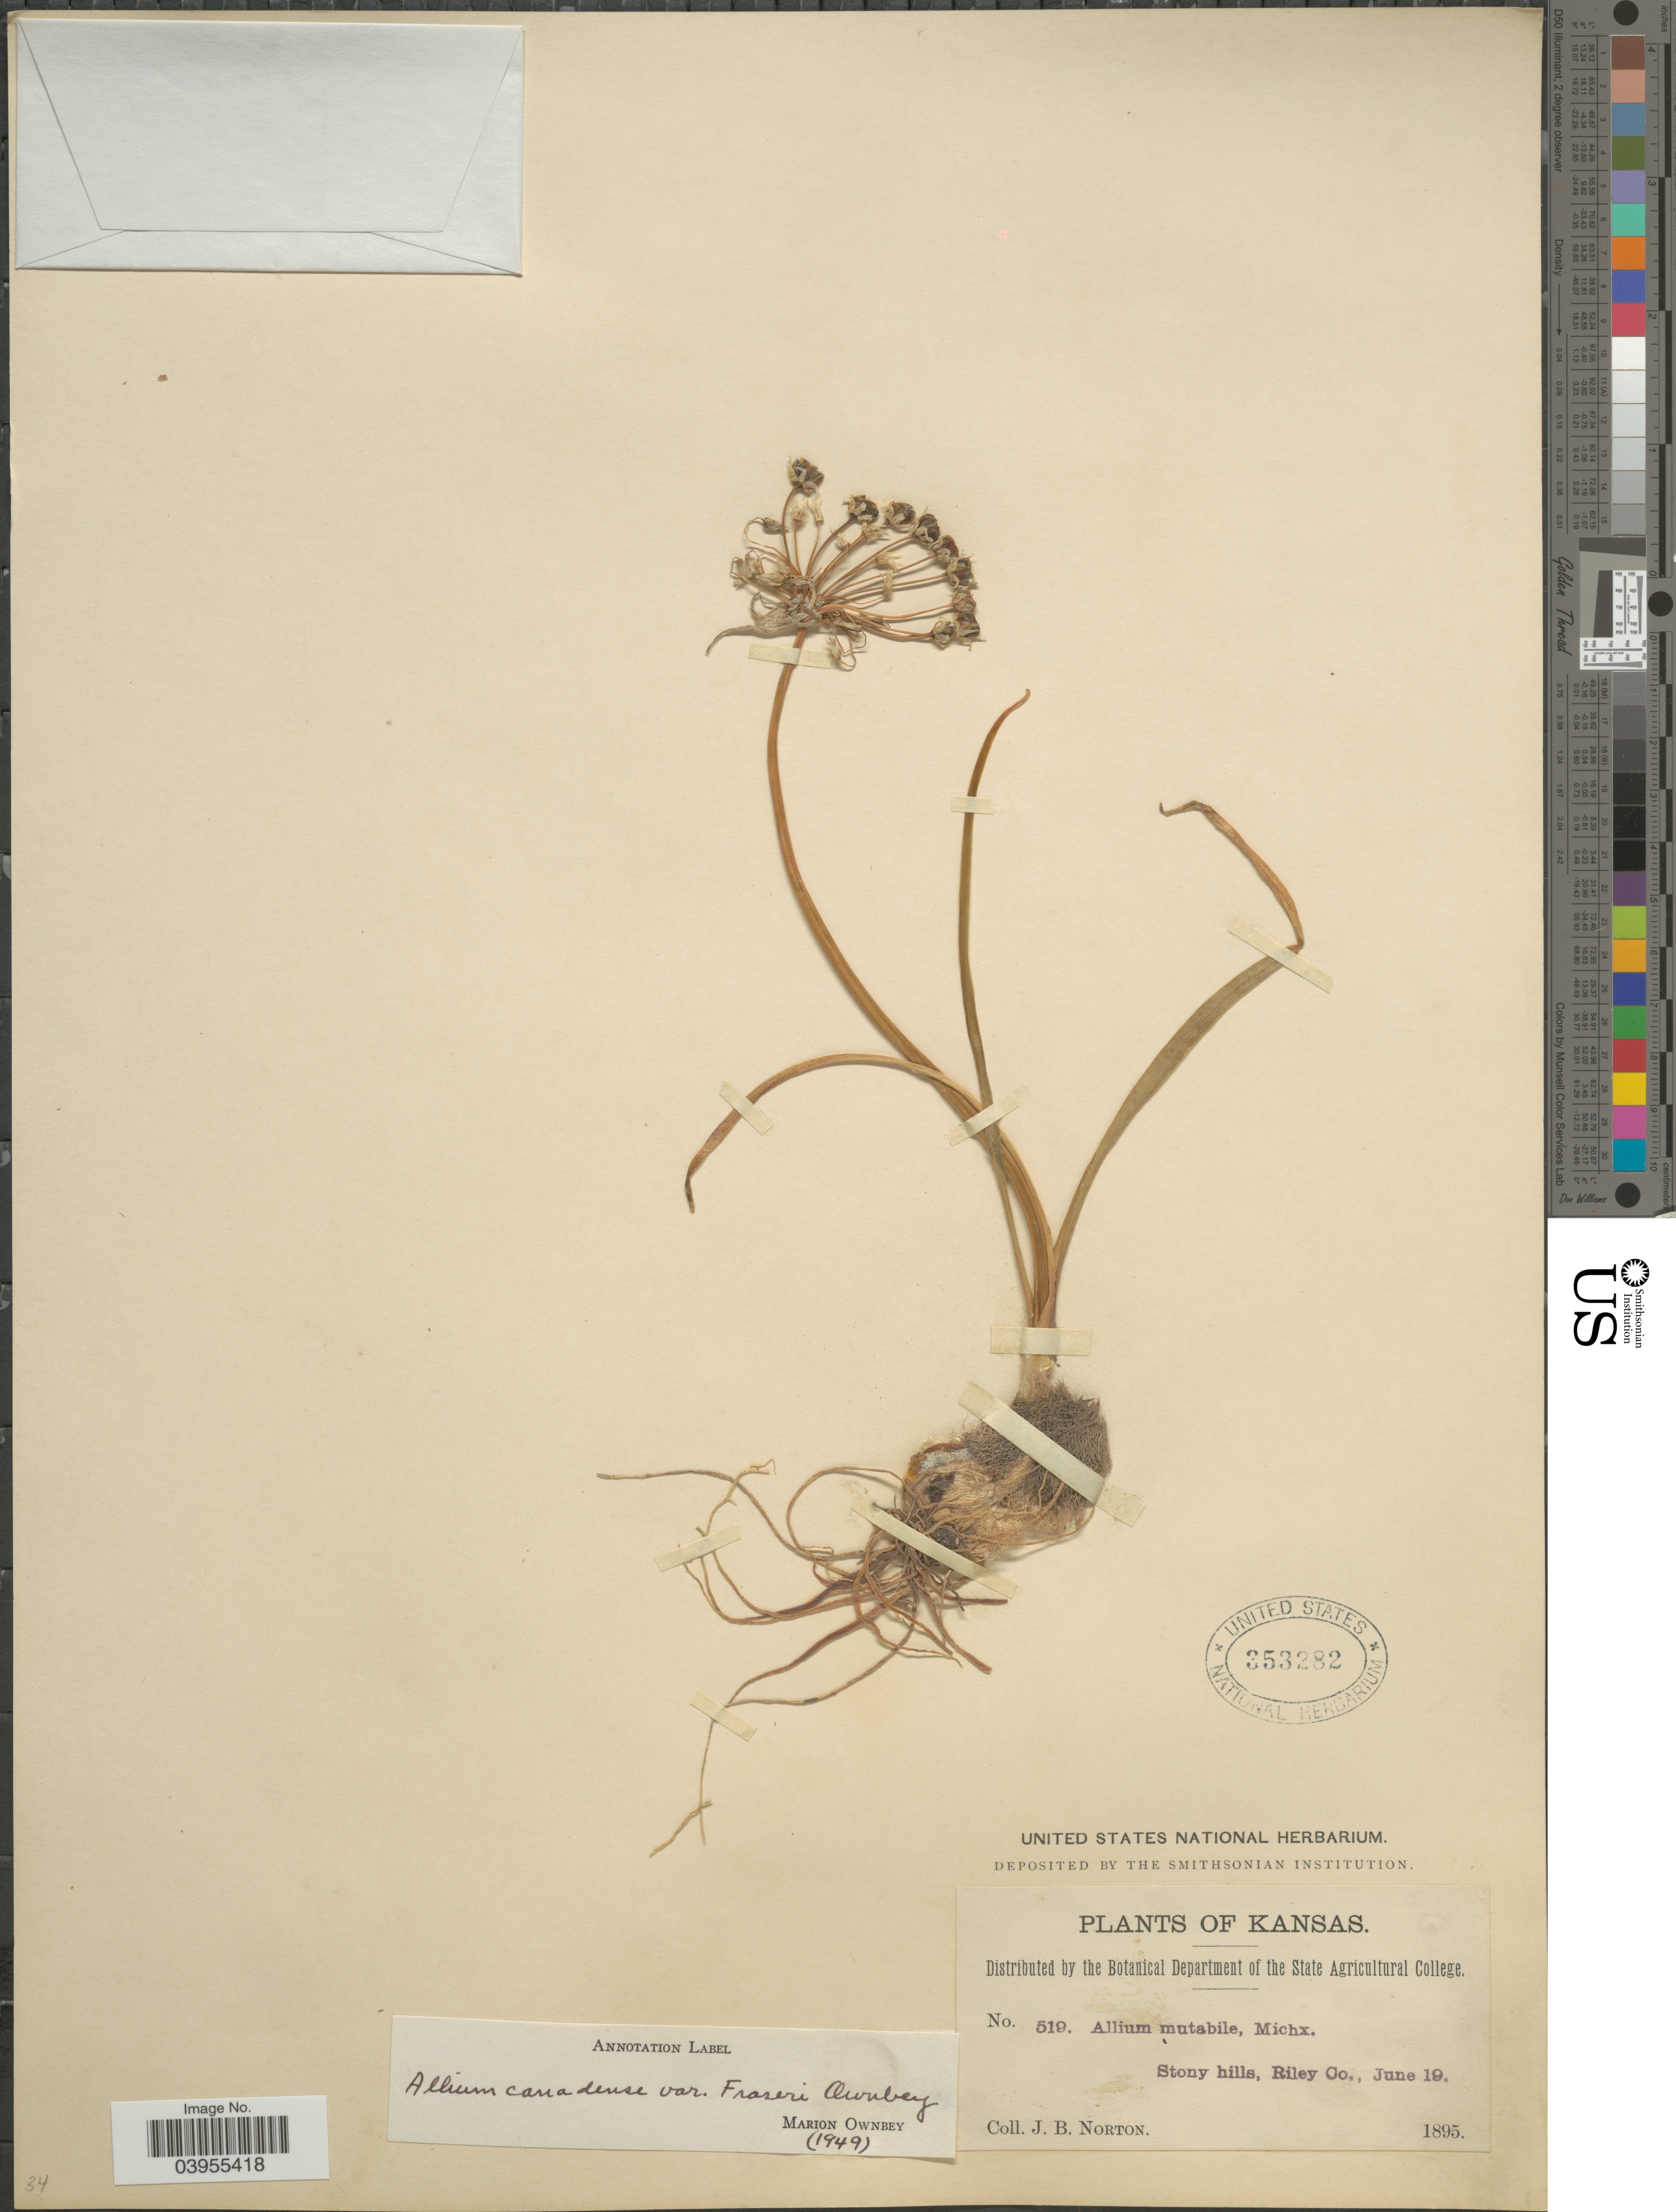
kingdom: Plantae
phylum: Tracheophyta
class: Liliopsida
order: Asparagales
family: Amaryllidaceae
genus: Allium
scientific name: Allium canadense var. fraseri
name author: Ownbey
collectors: J. B. Norton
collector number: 519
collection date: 1895-06-19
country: United States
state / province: Kansas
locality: Stony hills, Riley Co.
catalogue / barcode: US 353282